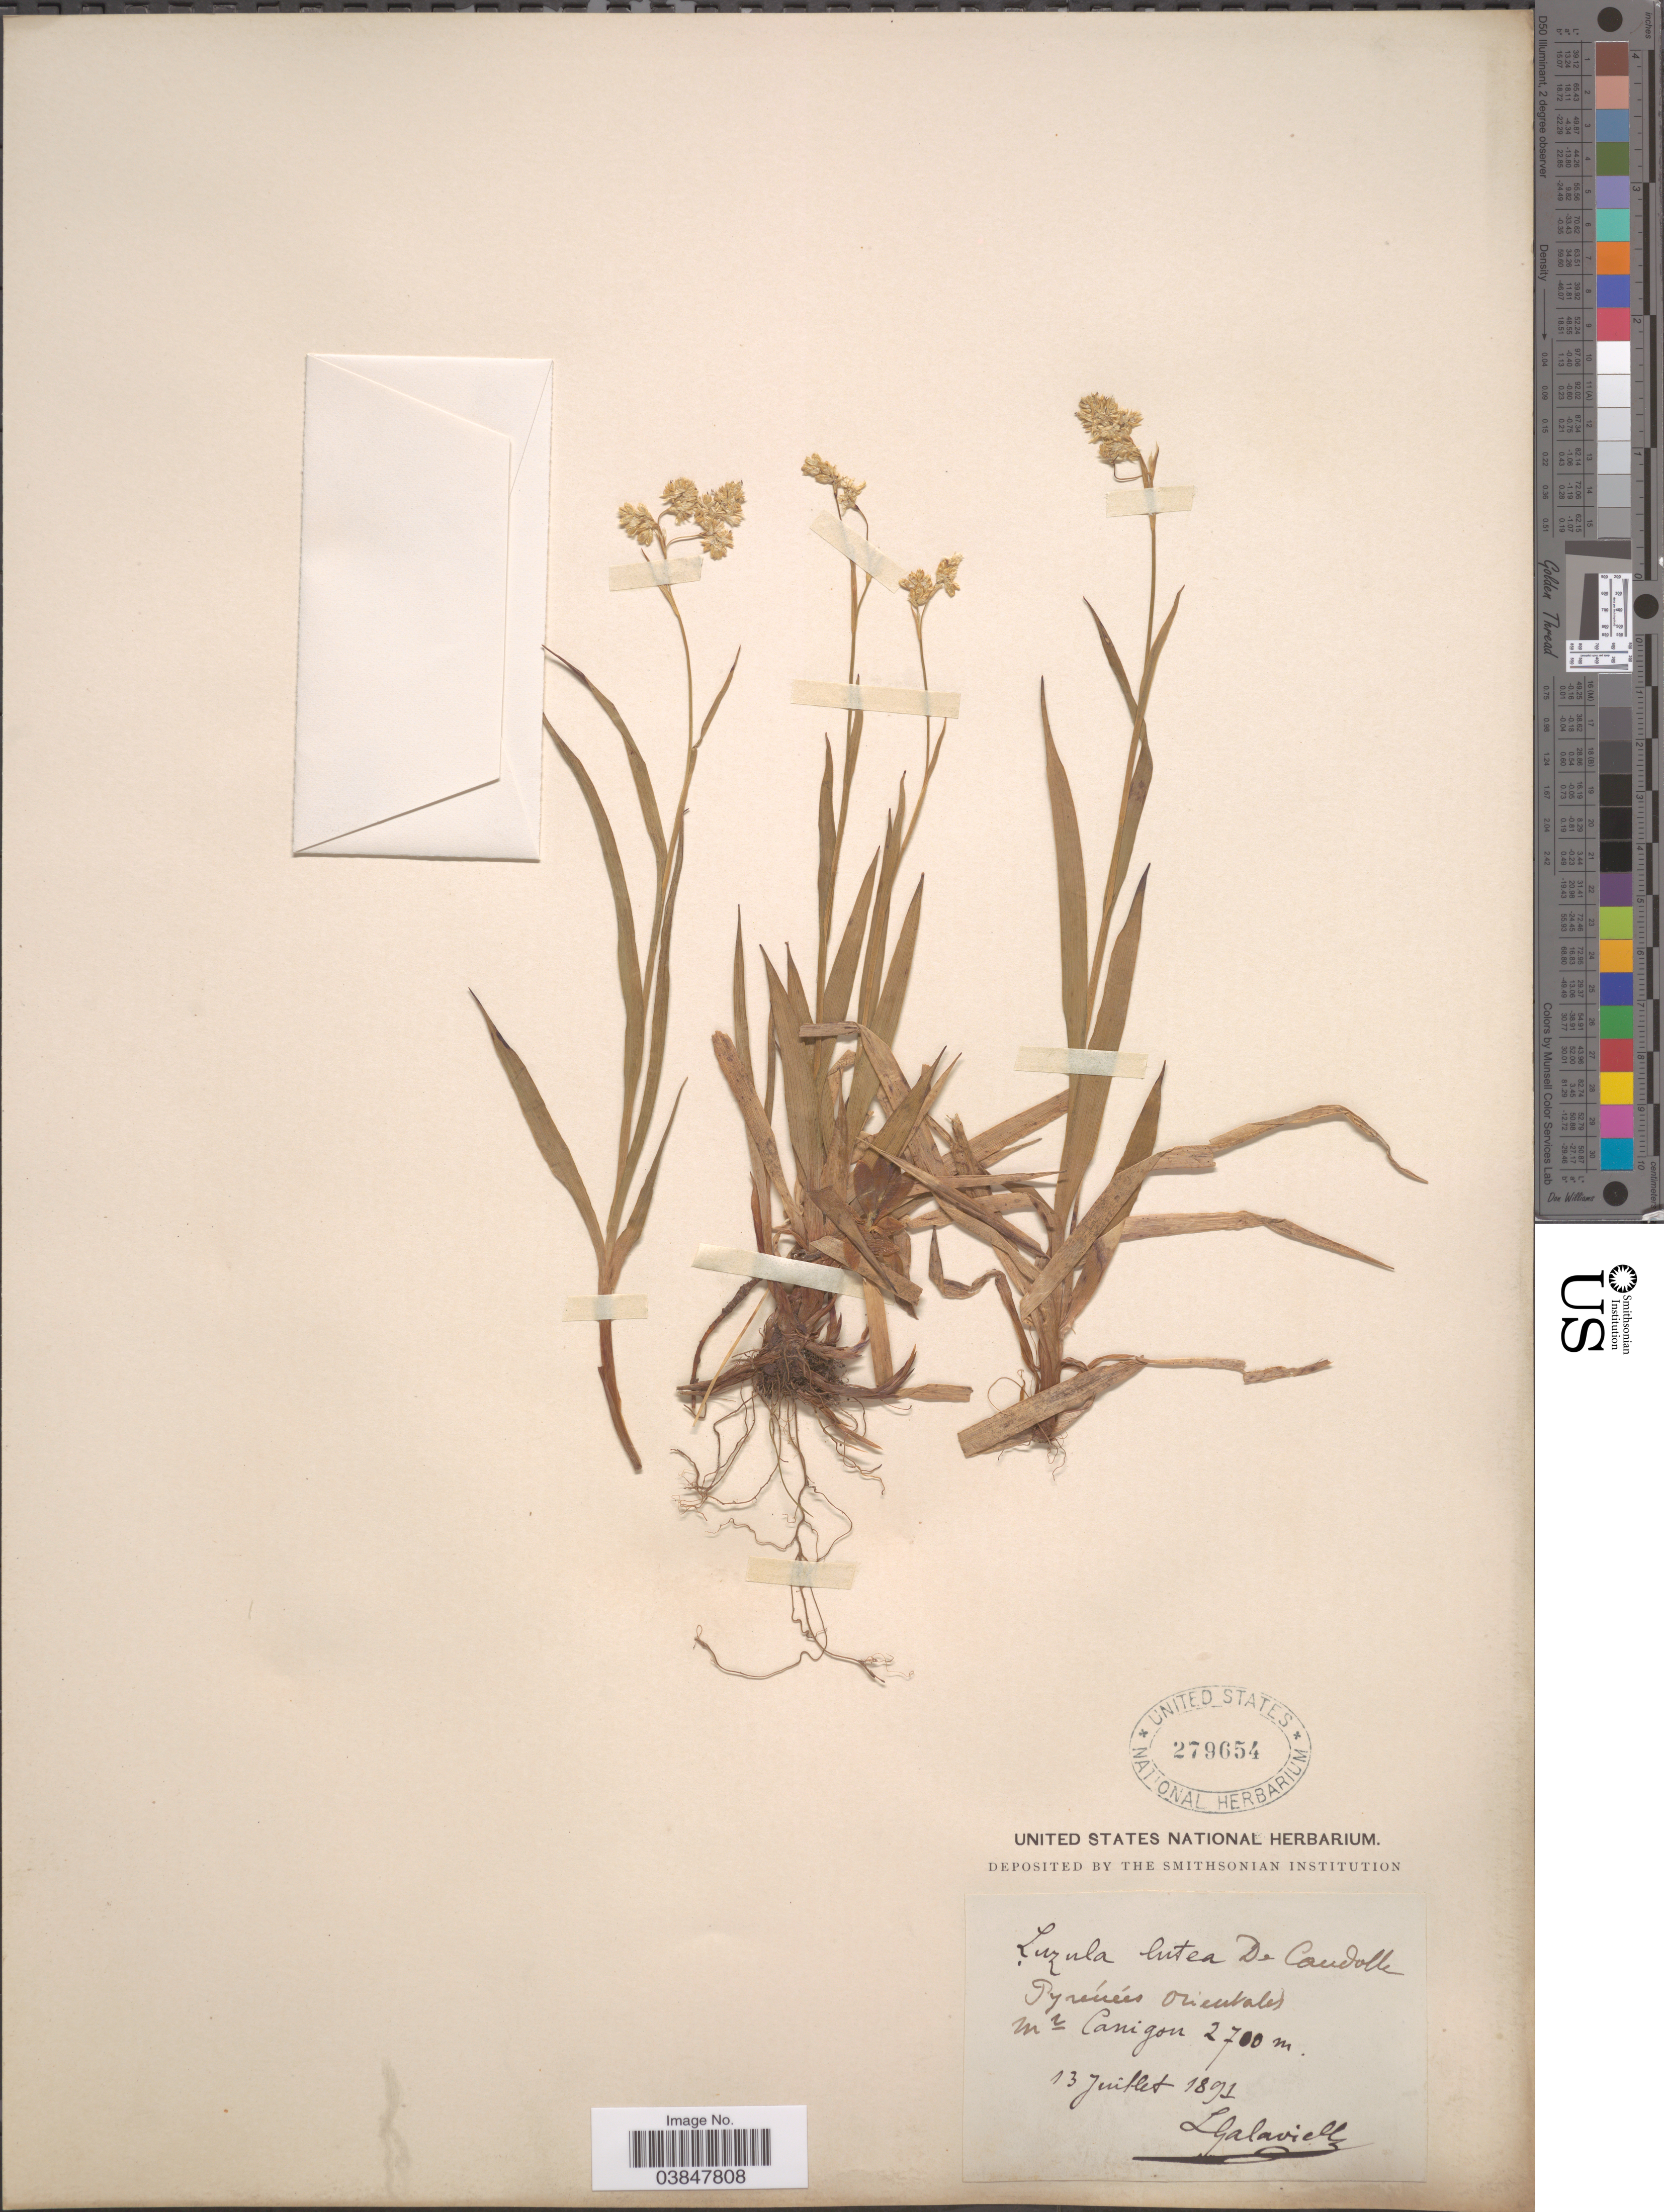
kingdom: Plantae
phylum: Tracheophyta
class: Liliopsida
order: Poales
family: Juncaceae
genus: Luzula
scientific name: Luzula lutea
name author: (All.) DC.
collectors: L. Galaviell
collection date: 1891-07-13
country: France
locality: Pyrenées Orientalis. Mt. Canigou.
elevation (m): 2700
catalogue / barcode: US 279654